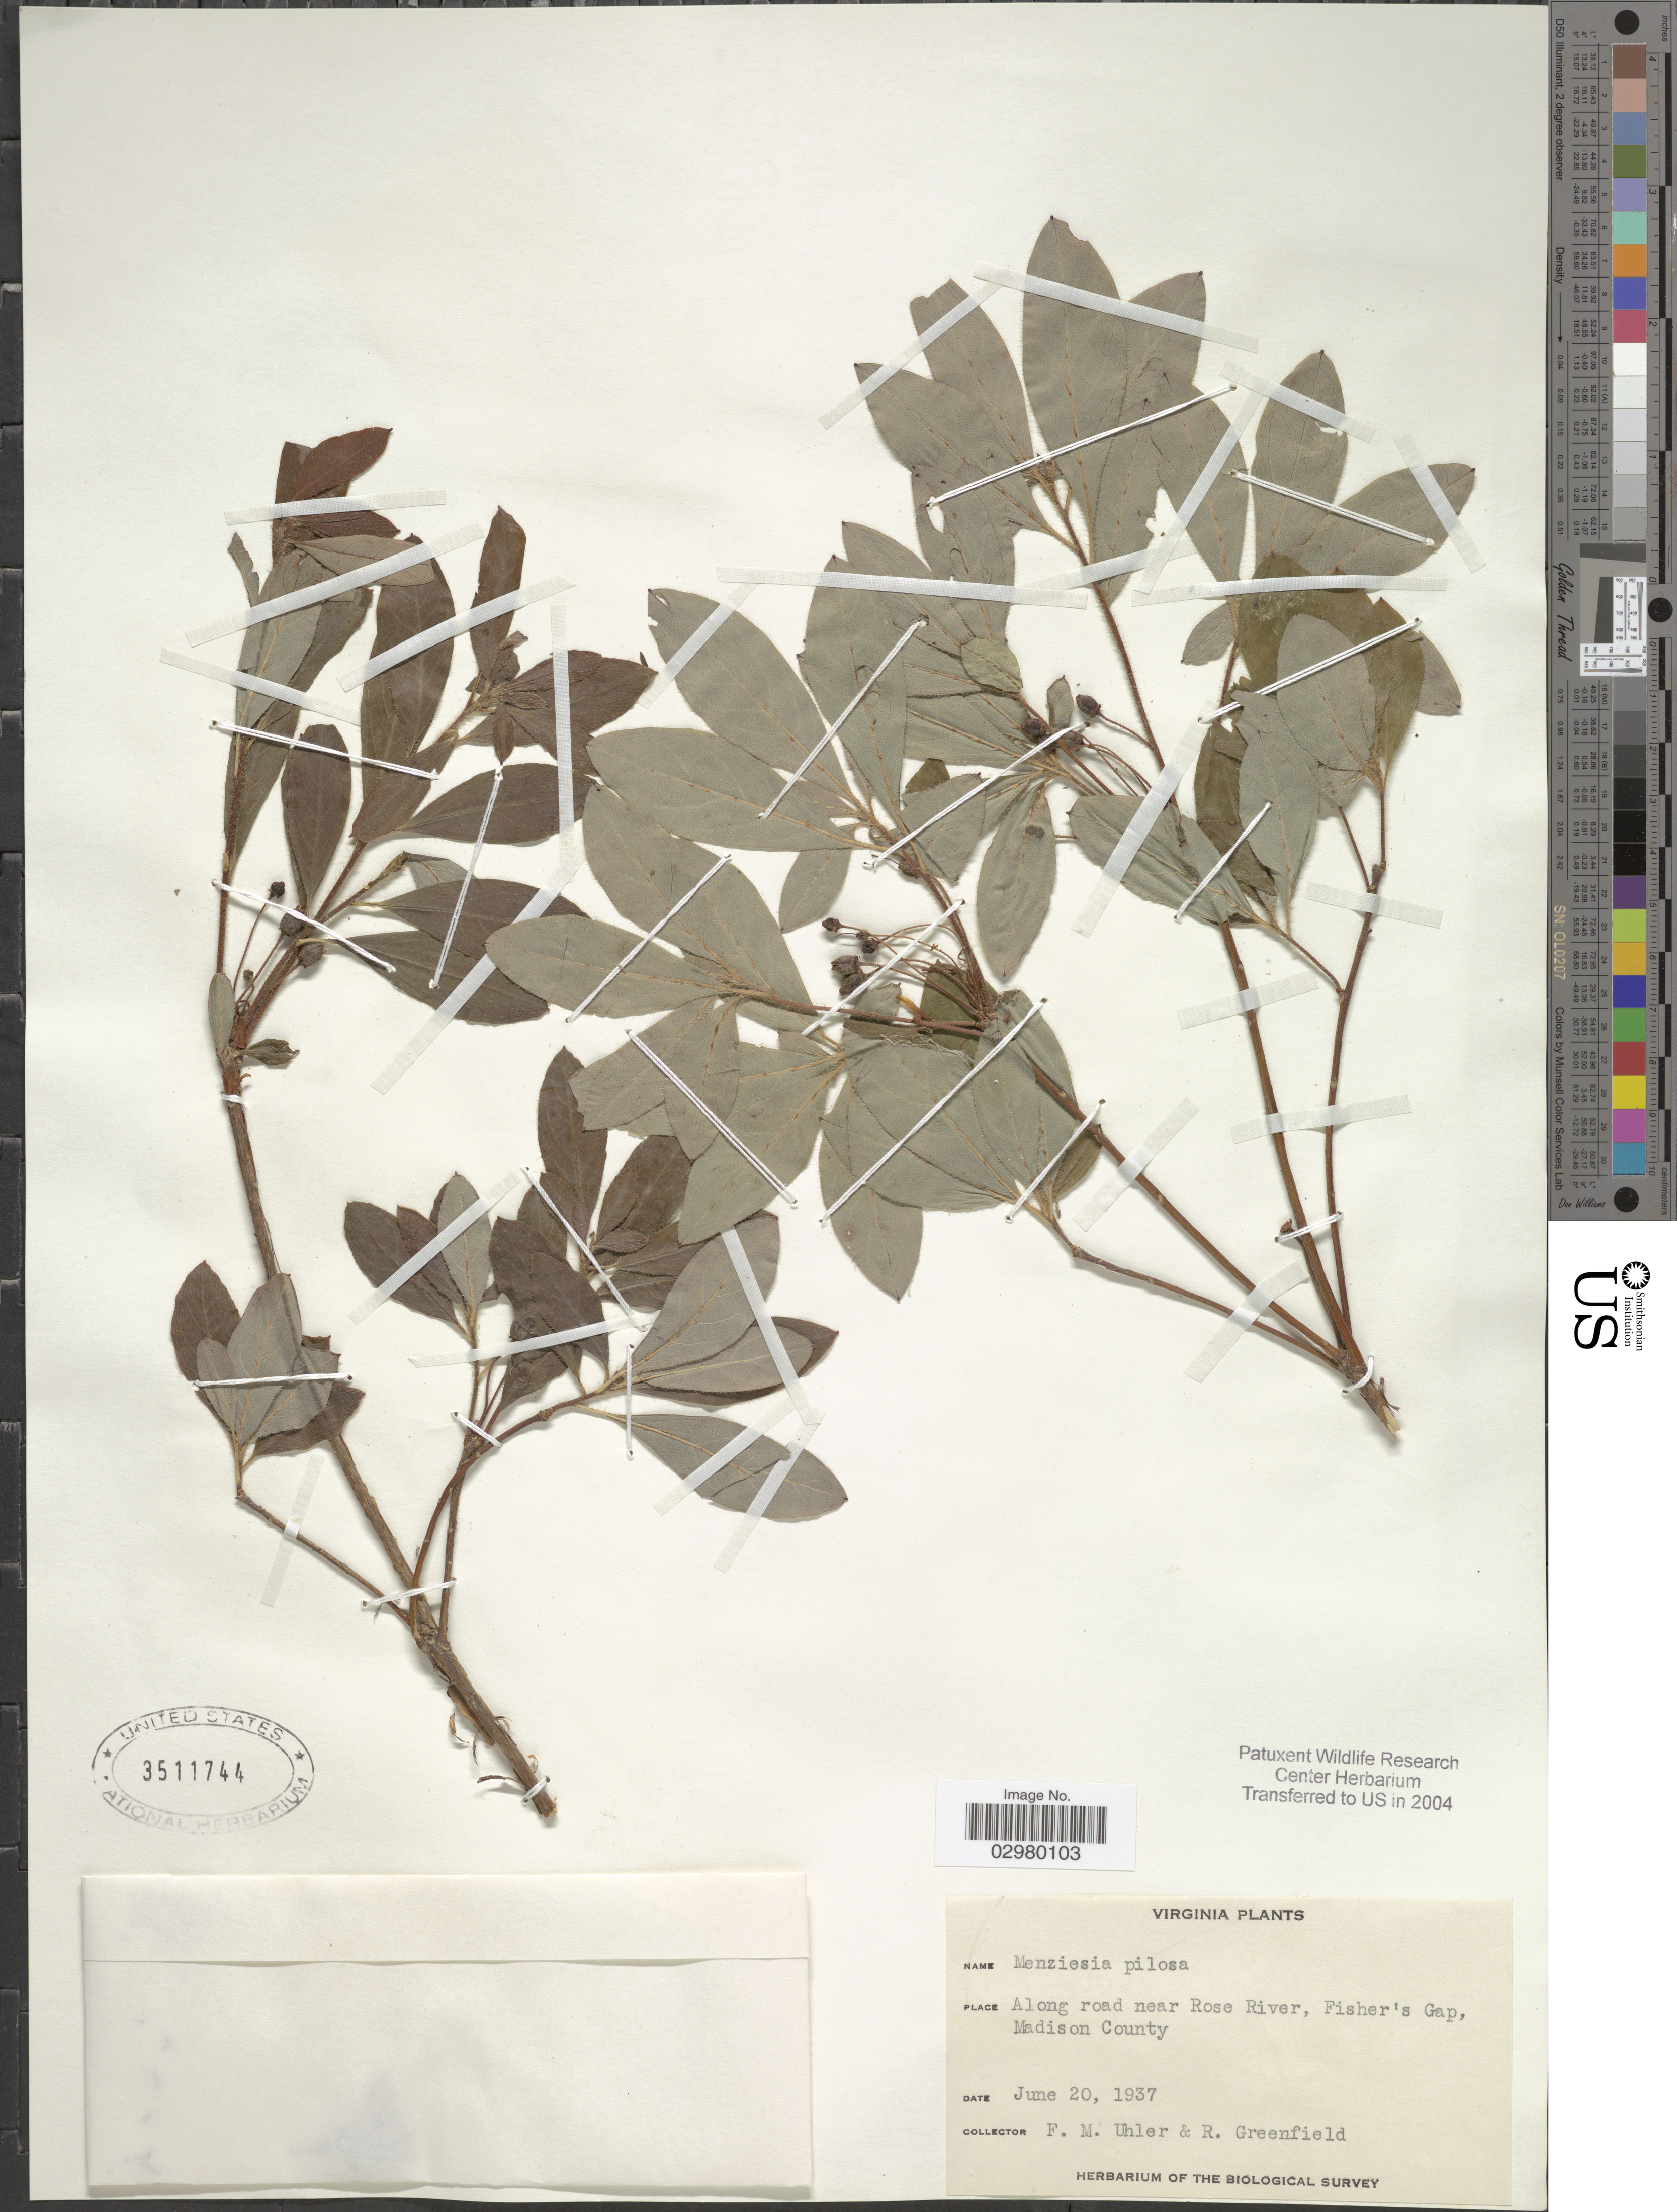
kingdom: Plantae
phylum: Tracheophyta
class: Magnoliopsida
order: Ericales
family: Ericaceae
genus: Menziesia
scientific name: Menziesia pilosa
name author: (Michx.) Juss.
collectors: F. M. Uhler & R. Greenfield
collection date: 1937-06-20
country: United States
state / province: Virginia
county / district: Madison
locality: Along road near Rose River, Fisher's Gap, Madison County.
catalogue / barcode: US 3511744